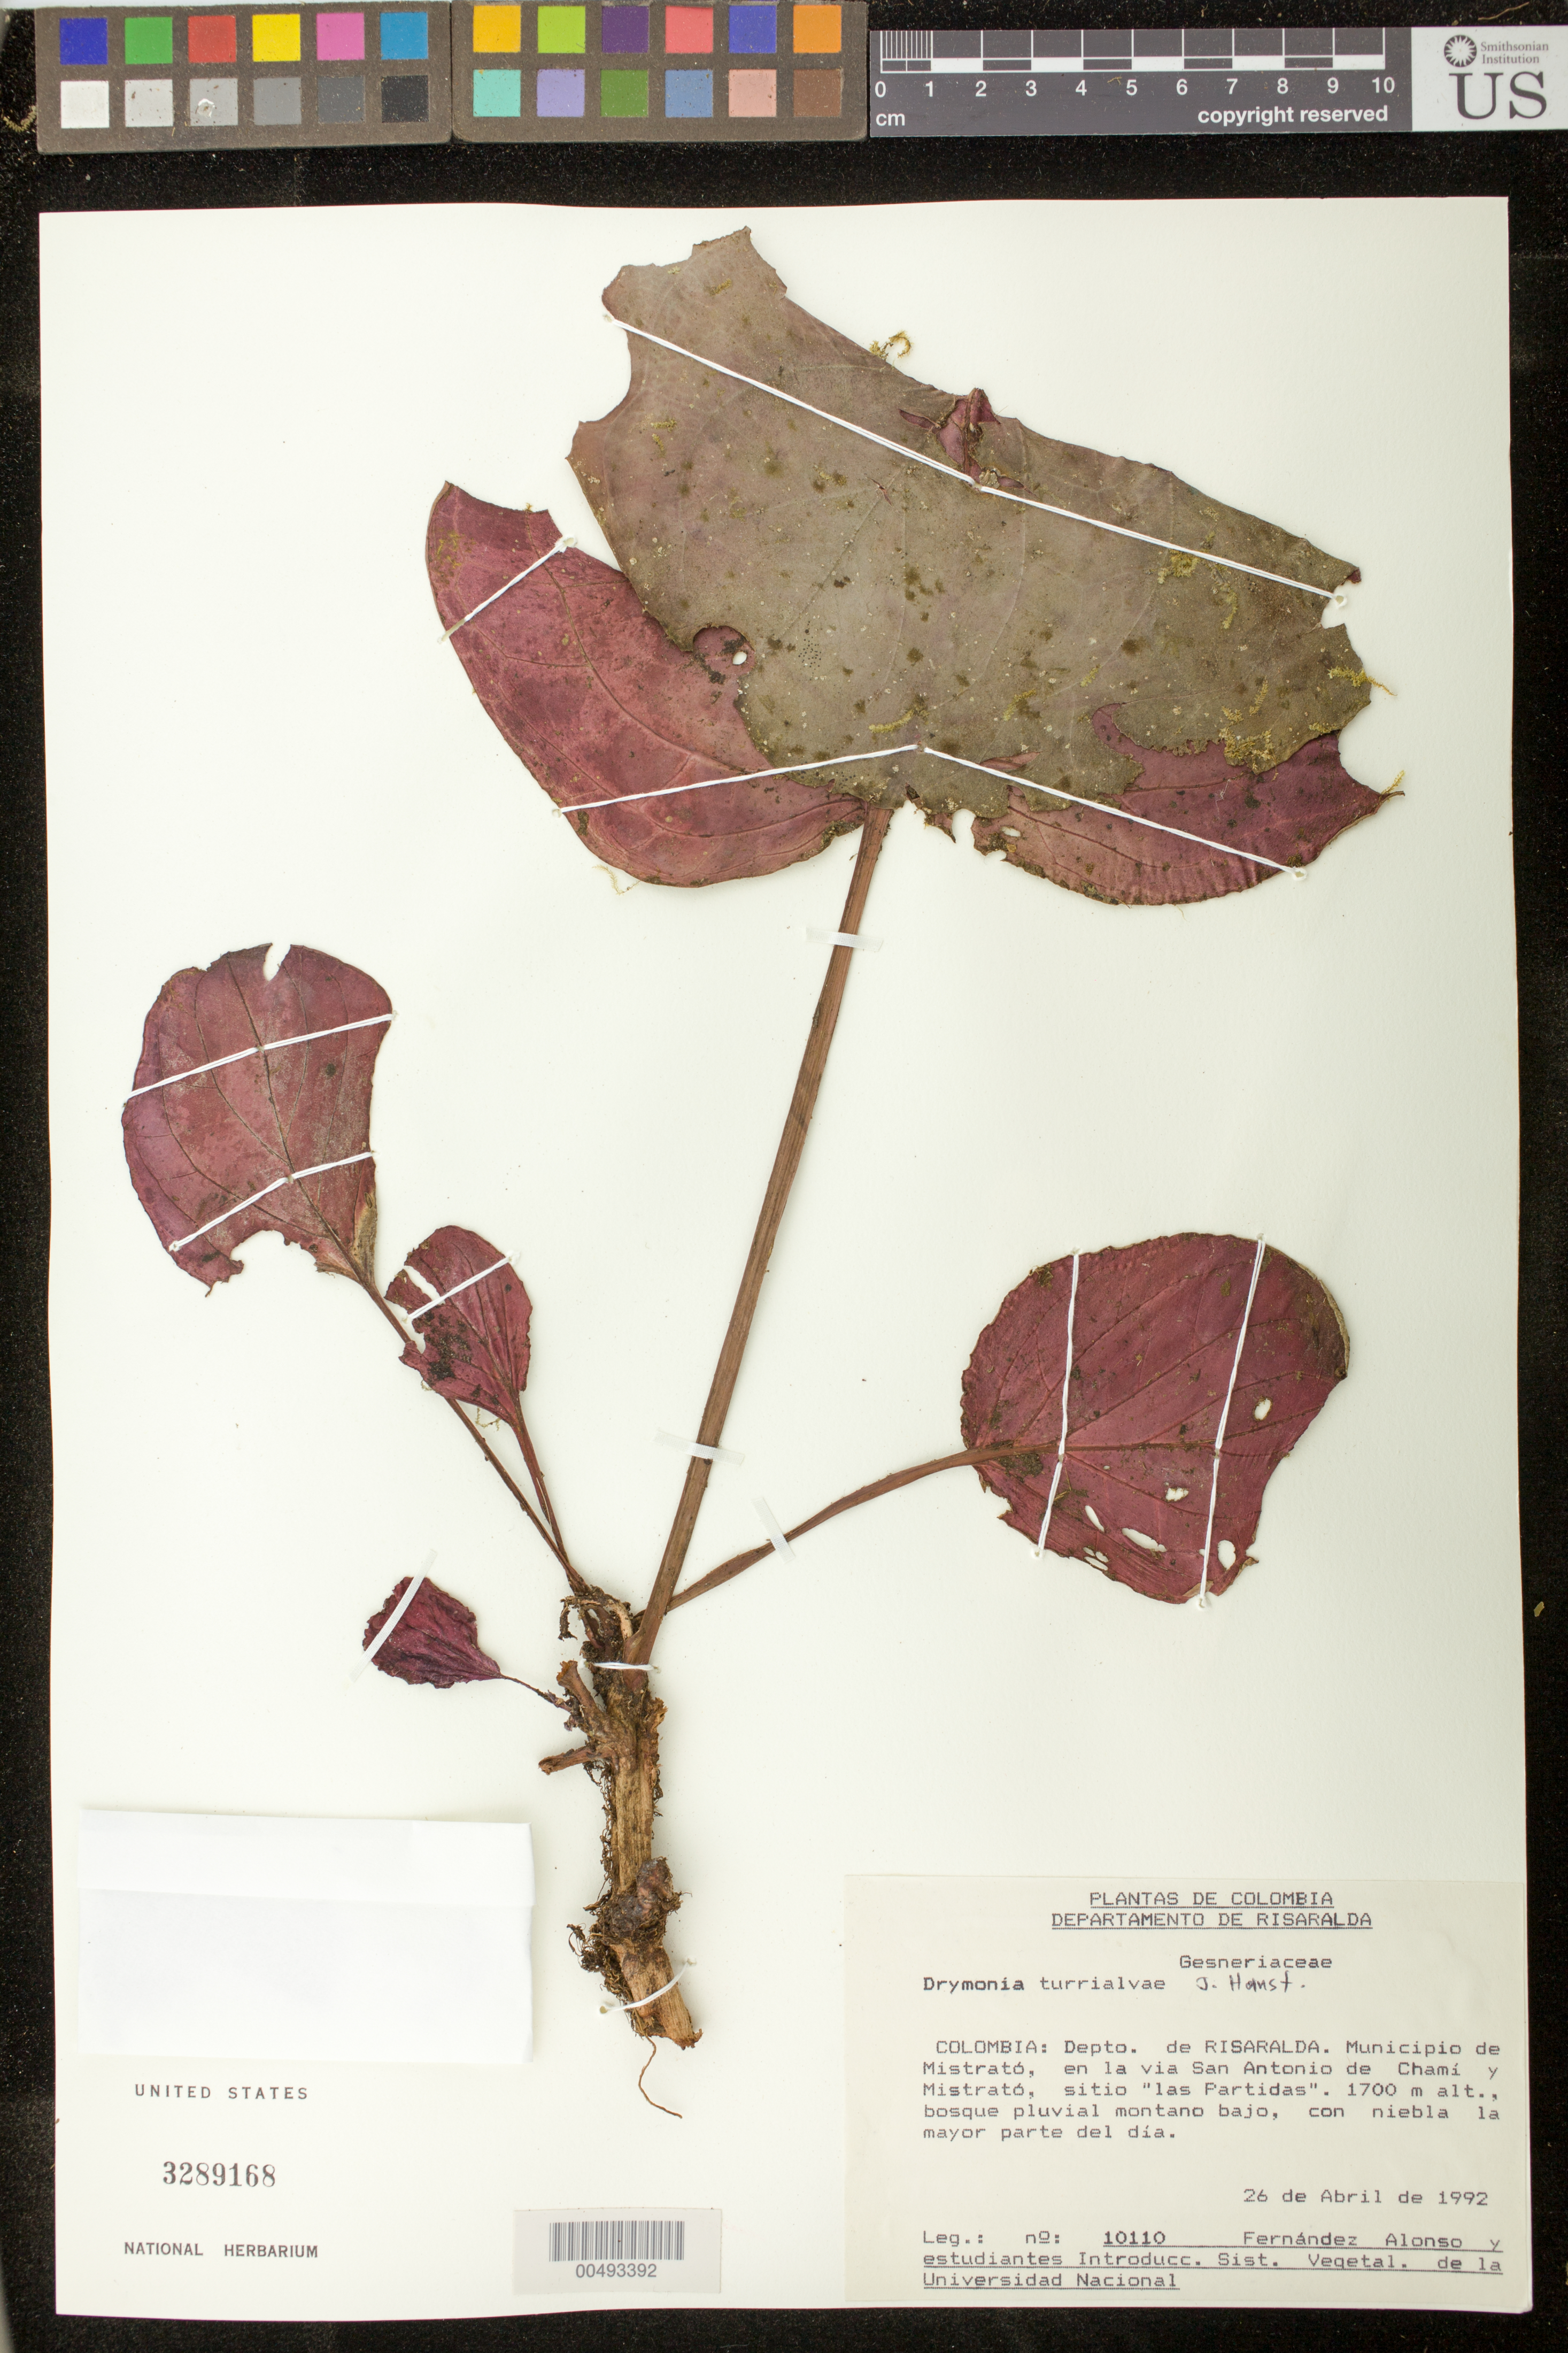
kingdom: Plantae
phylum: Tracheophyta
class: Magnoliopsida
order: Lamiales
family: Gesneriaceae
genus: Drymonia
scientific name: Drymonia turrialvae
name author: Hanst.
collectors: J. L. Fernández-Alonso & et al.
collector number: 10110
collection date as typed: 26 Apr 1992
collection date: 1992-04-26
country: Colombia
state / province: Risaralda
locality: San Antonio de Chami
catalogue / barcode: US 3289168